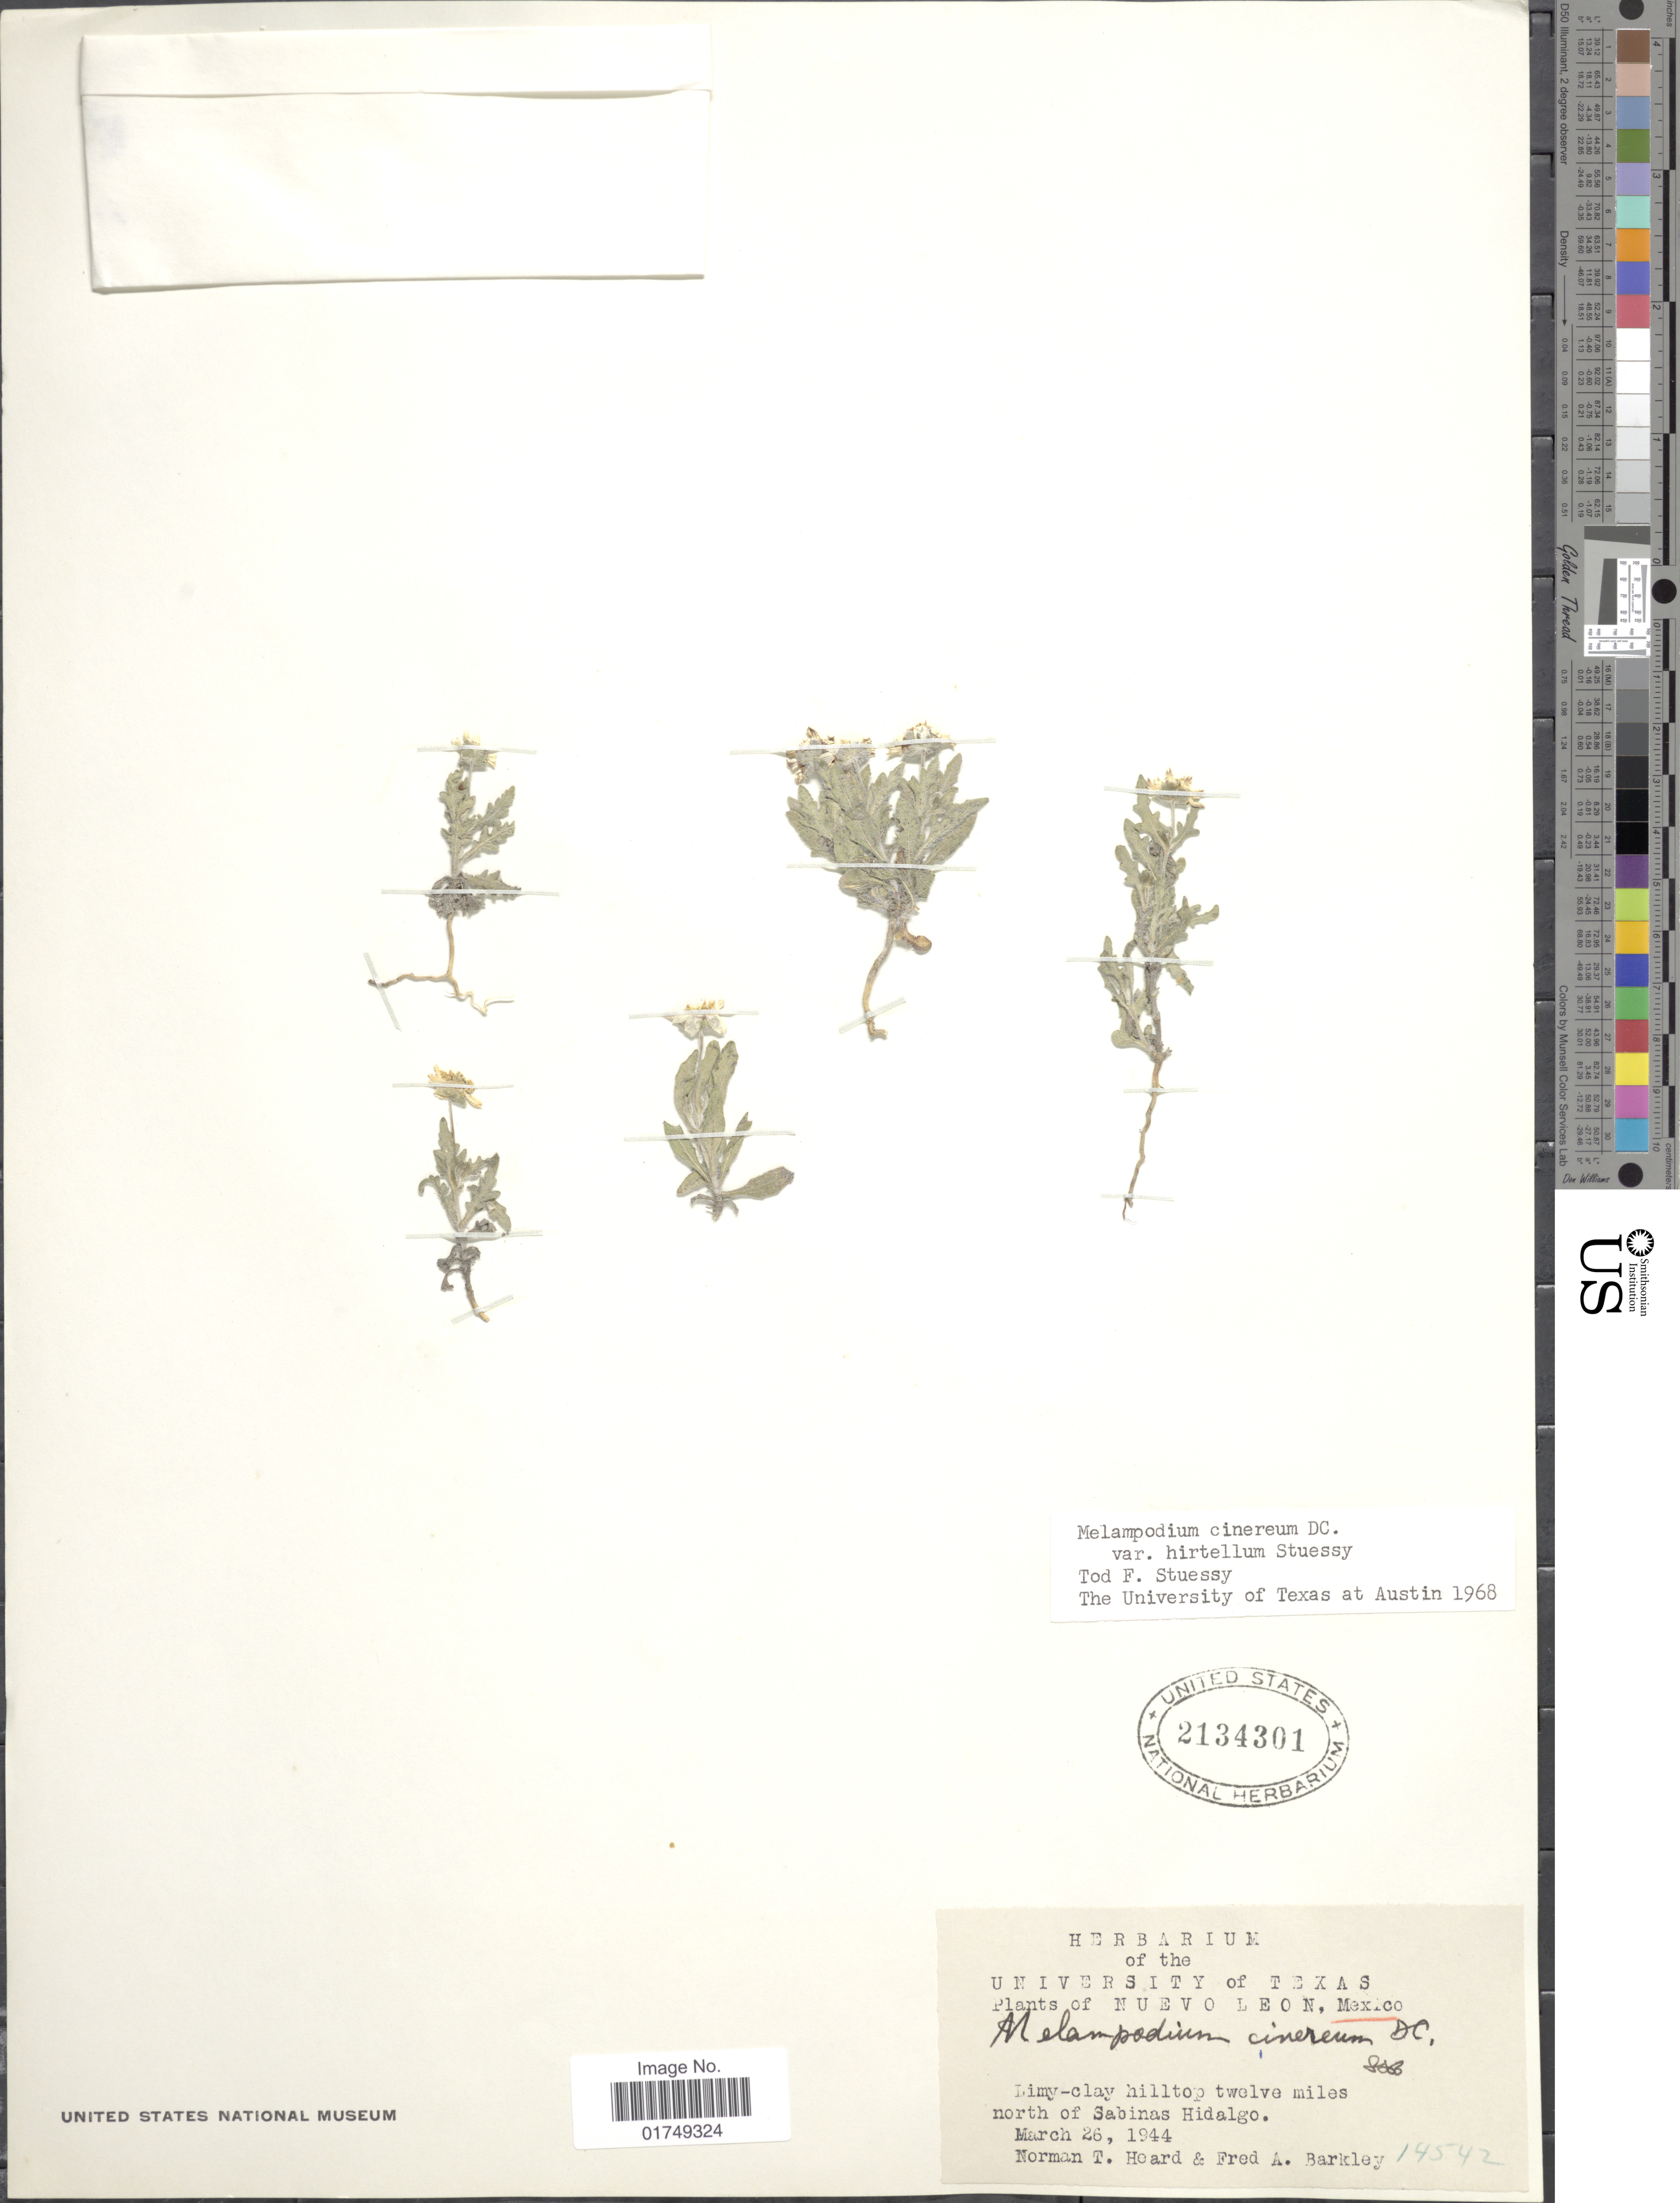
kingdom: Plantae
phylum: Tracheophyta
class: Magnoliopsida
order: Asterales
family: Asteraceae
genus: Melampodium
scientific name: Melampodium cinereum var. hirtellum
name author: Stuessy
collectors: N. Heard & F. A. Barkley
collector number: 14542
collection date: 1944-03-26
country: Mexico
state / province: Nuevo León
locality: Twelve miles north of Sabinas Hidalgo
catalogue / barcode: US 2134301